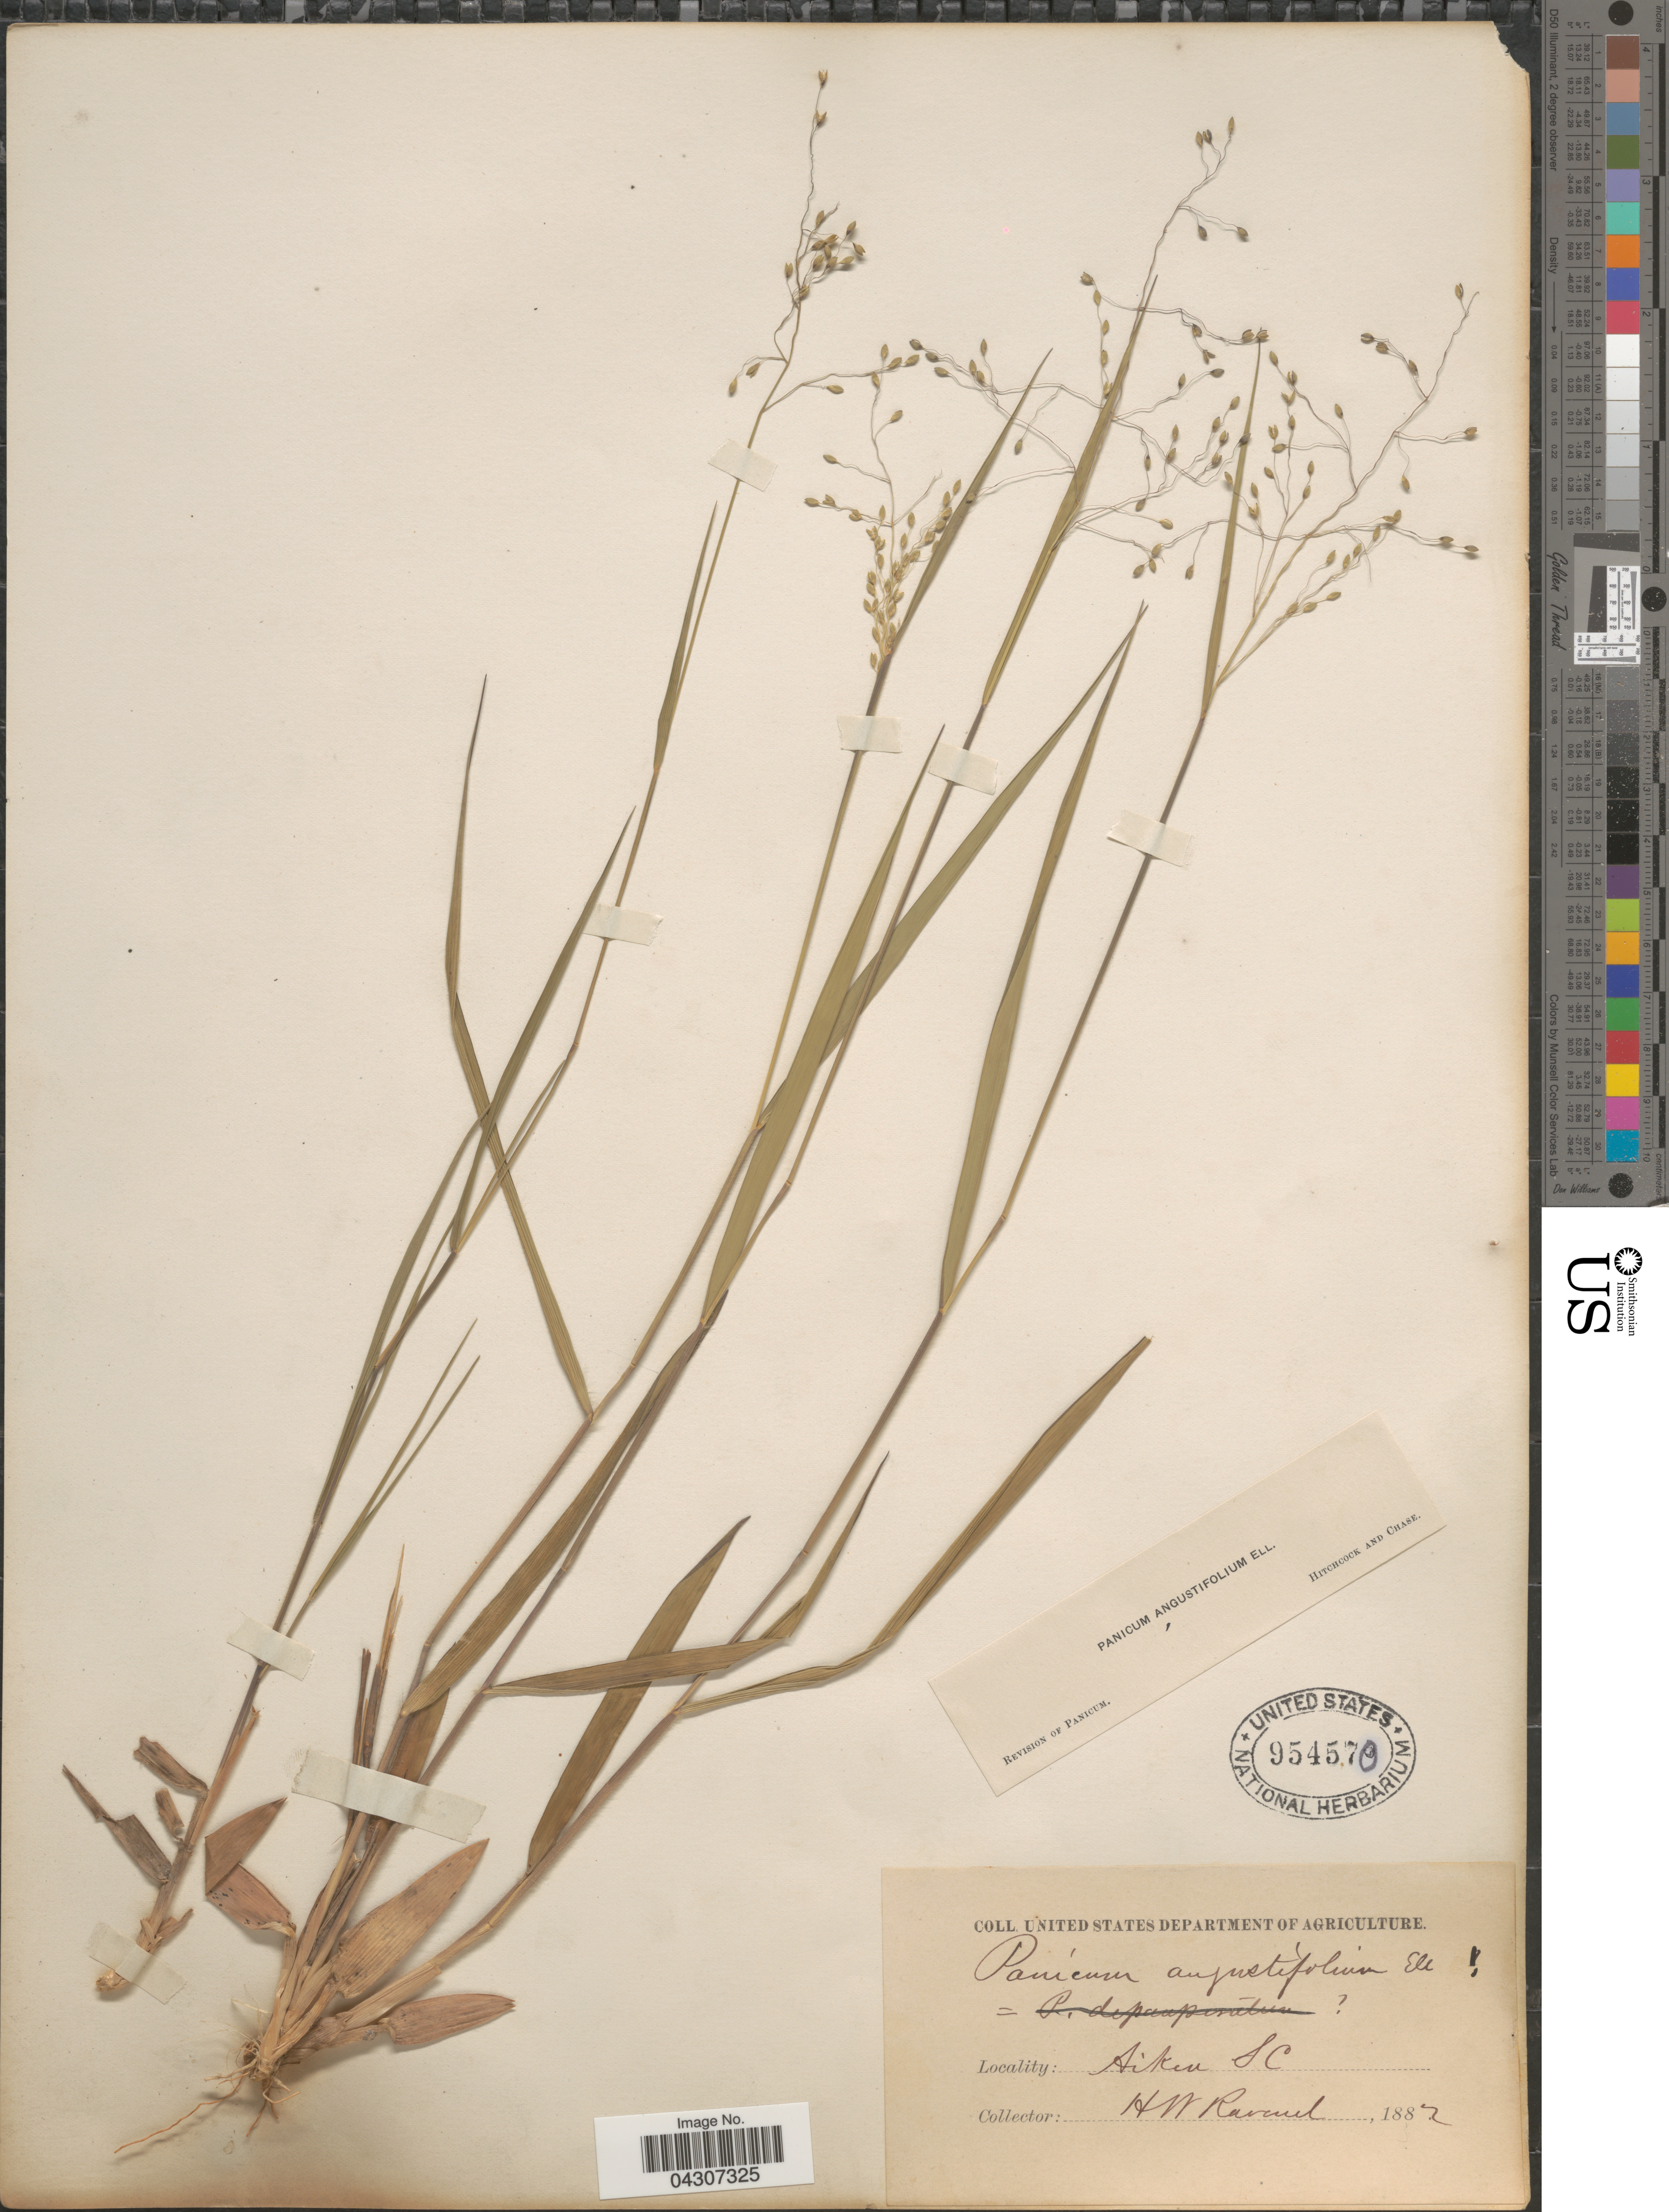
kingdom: Plantae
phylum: Tracheophyta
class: Liliopsida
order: Poales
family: Poaceae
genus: Dichanthelium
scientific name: Dichanthelium aciculare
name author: (Desv. ex Poir.) Gould & C.A. Clark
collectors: H. Ravenel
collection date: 1882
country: United States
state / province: South Carolina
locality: Aiken.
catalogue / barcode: US 954570